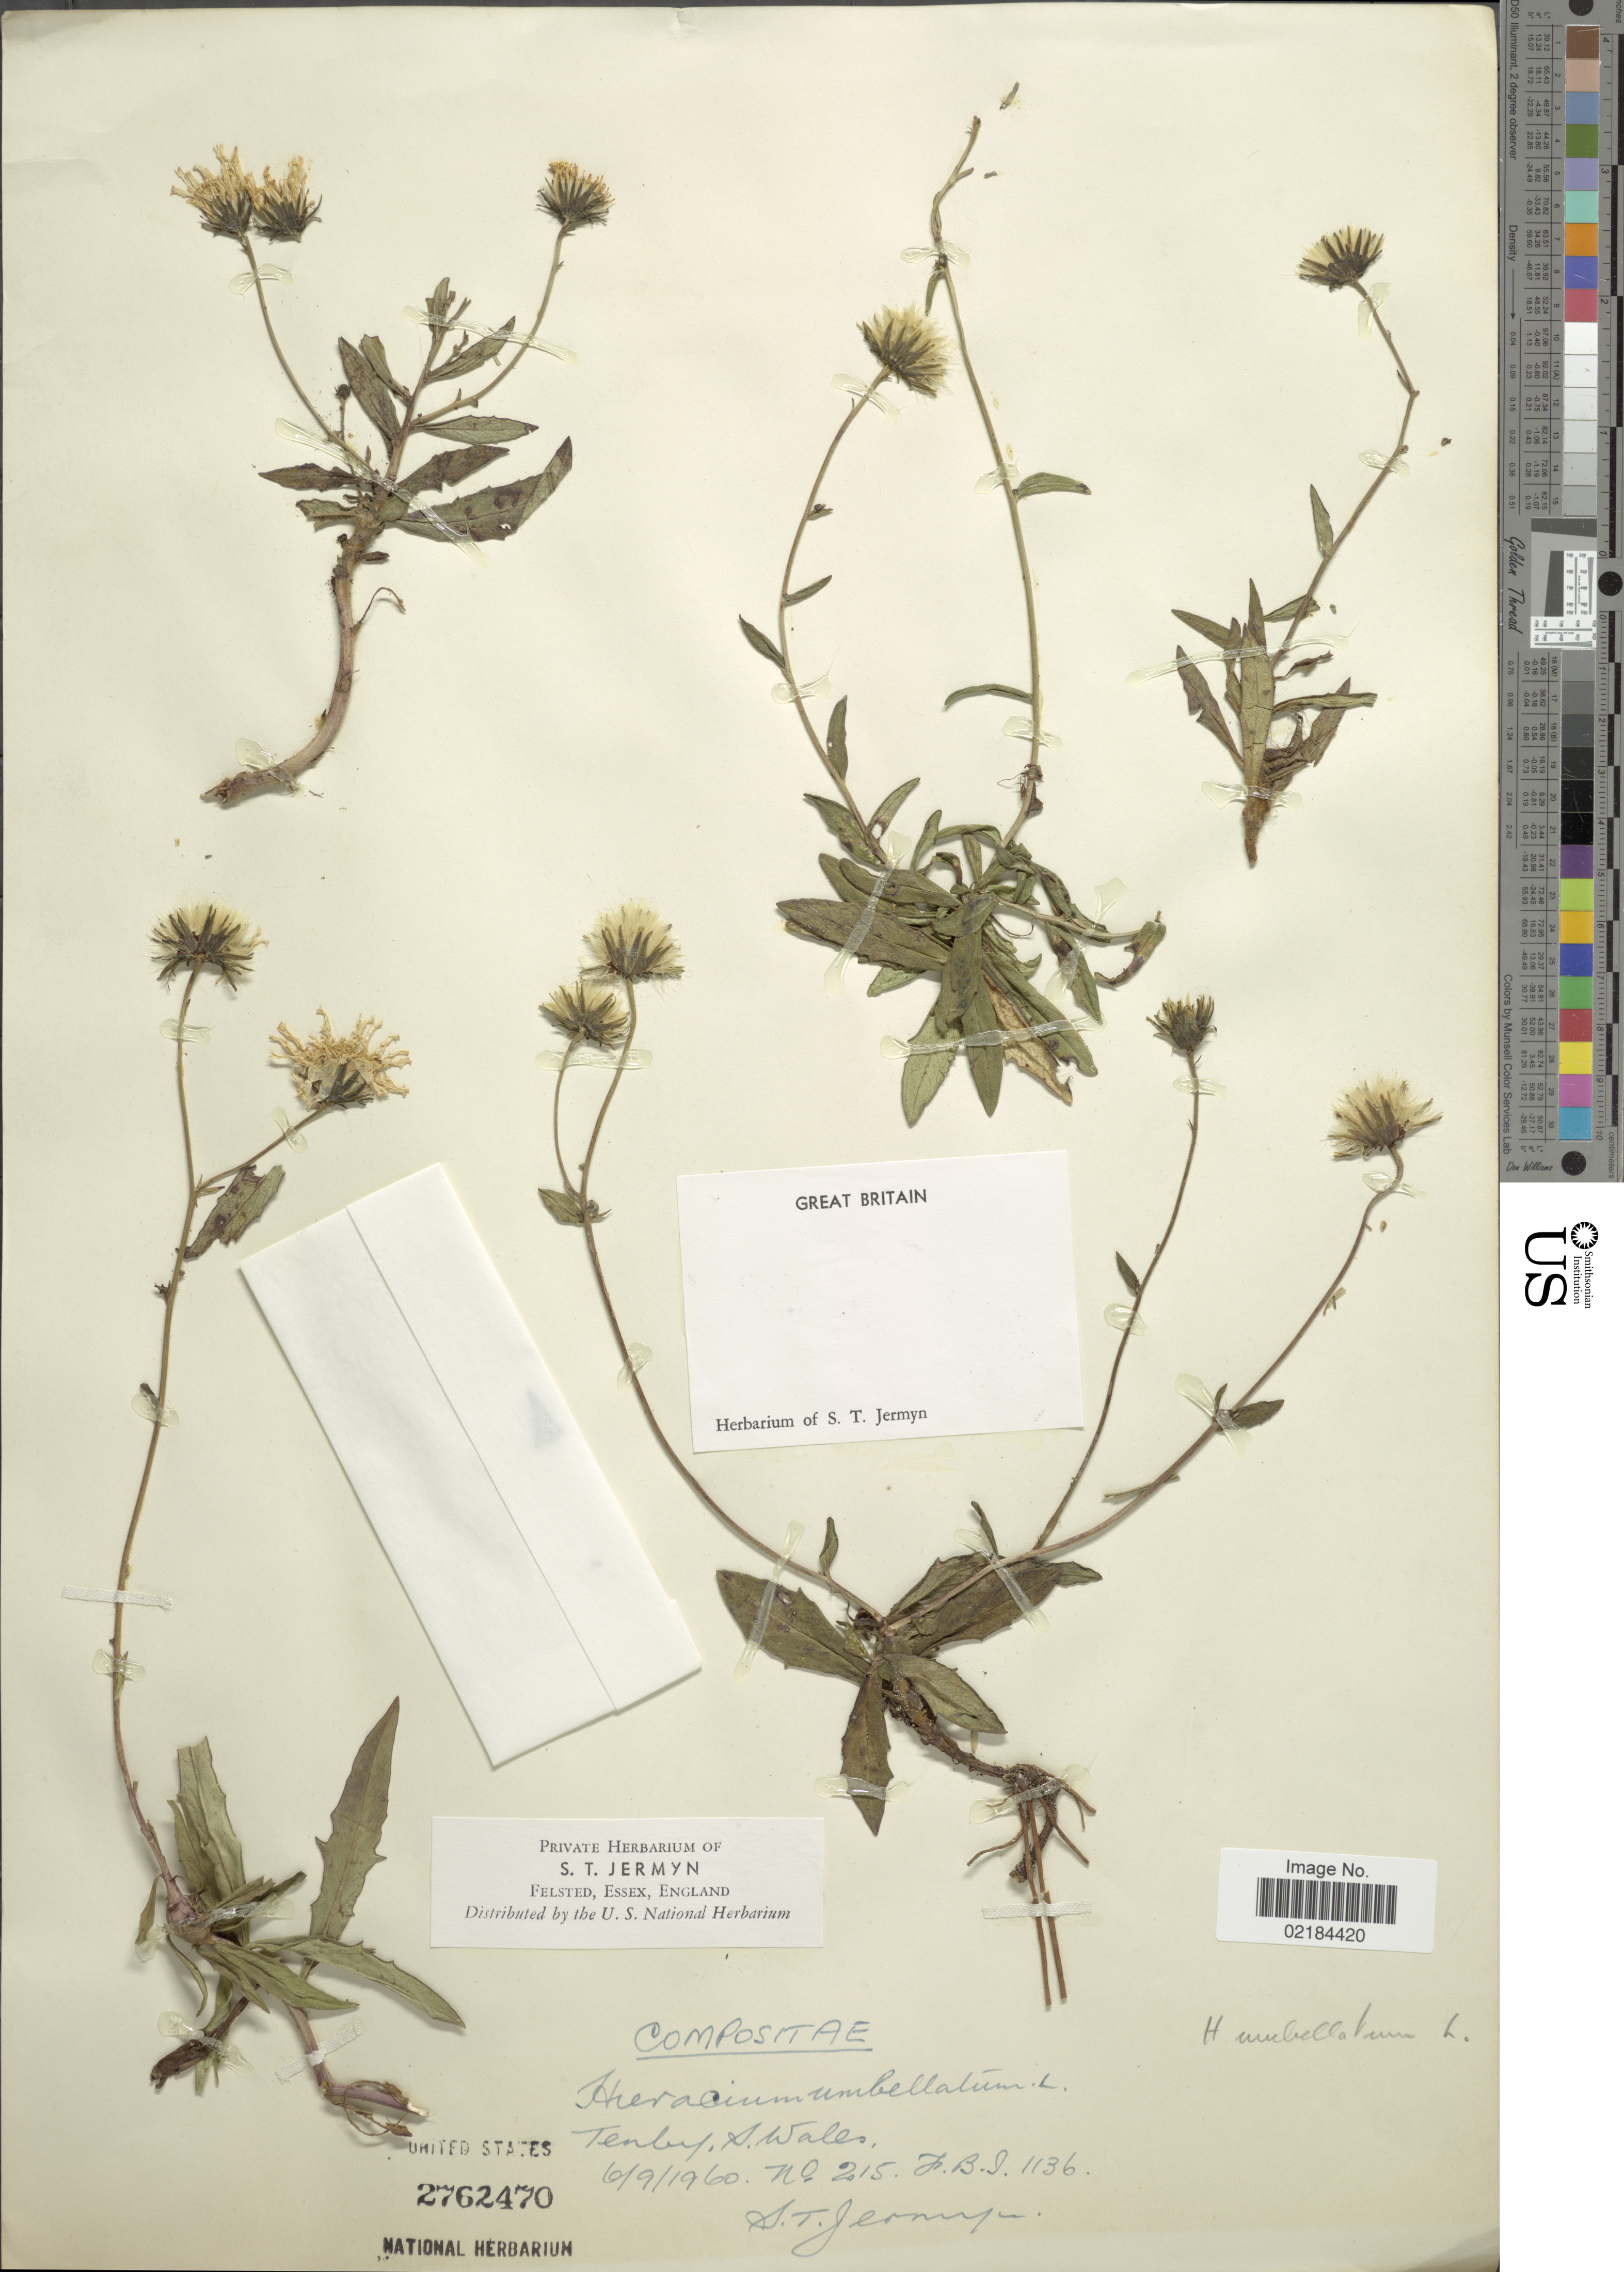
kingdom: Plantae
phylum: Tracheophyta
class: Magnoliopsida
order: Asterales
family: Asteraceae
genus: Hieracium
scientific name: Hieracium umbellatum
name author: L.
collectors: S. Jermyn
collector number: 215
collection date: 1960-09-06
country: United Kingdom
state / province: Wales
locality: Great Britain. Tenby, S. Wales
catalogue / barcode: US 2762470